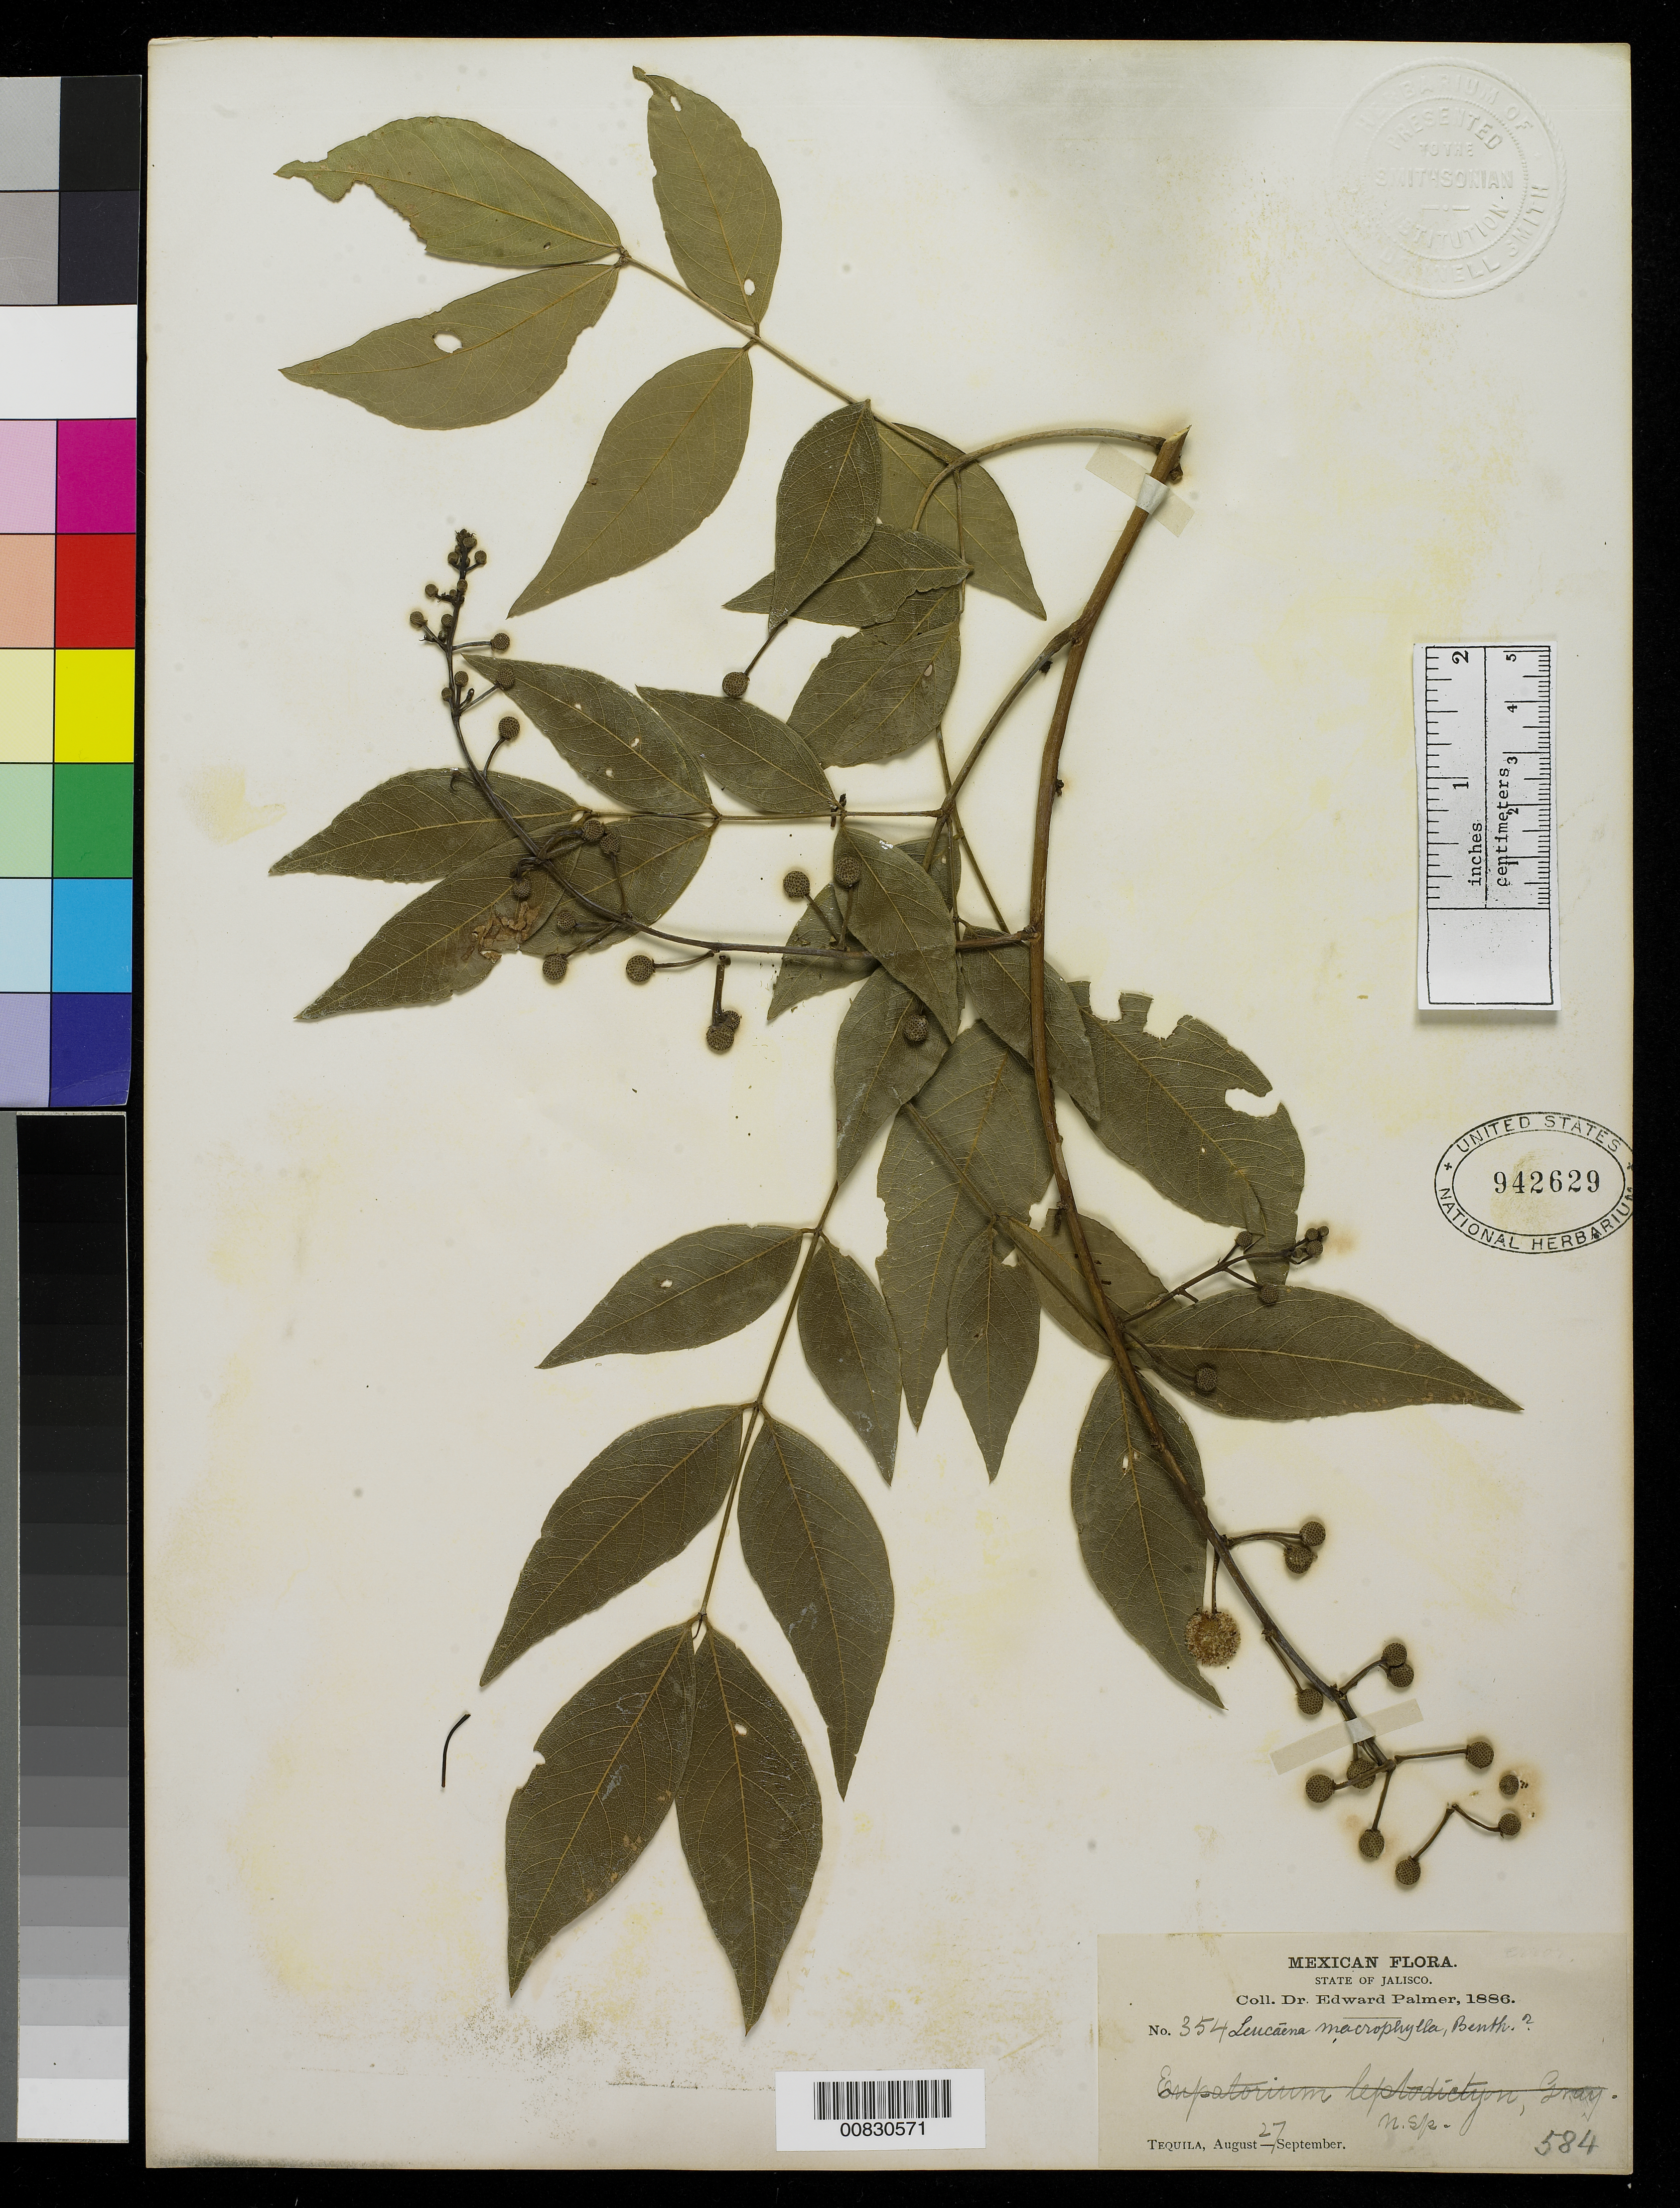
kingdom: Plantae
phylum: Tracheophyta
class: Magnoliopsida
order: Fabales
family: Fabaceae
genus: Leucaena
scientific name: Leucaena macrophylla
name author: Benth.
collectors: E. Palmer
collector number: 354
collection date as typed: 27 Sep 1886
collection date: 1886-09-27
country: Mexico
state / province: Jalisco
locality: Tequila, Jalisco.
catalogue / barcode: US 942629